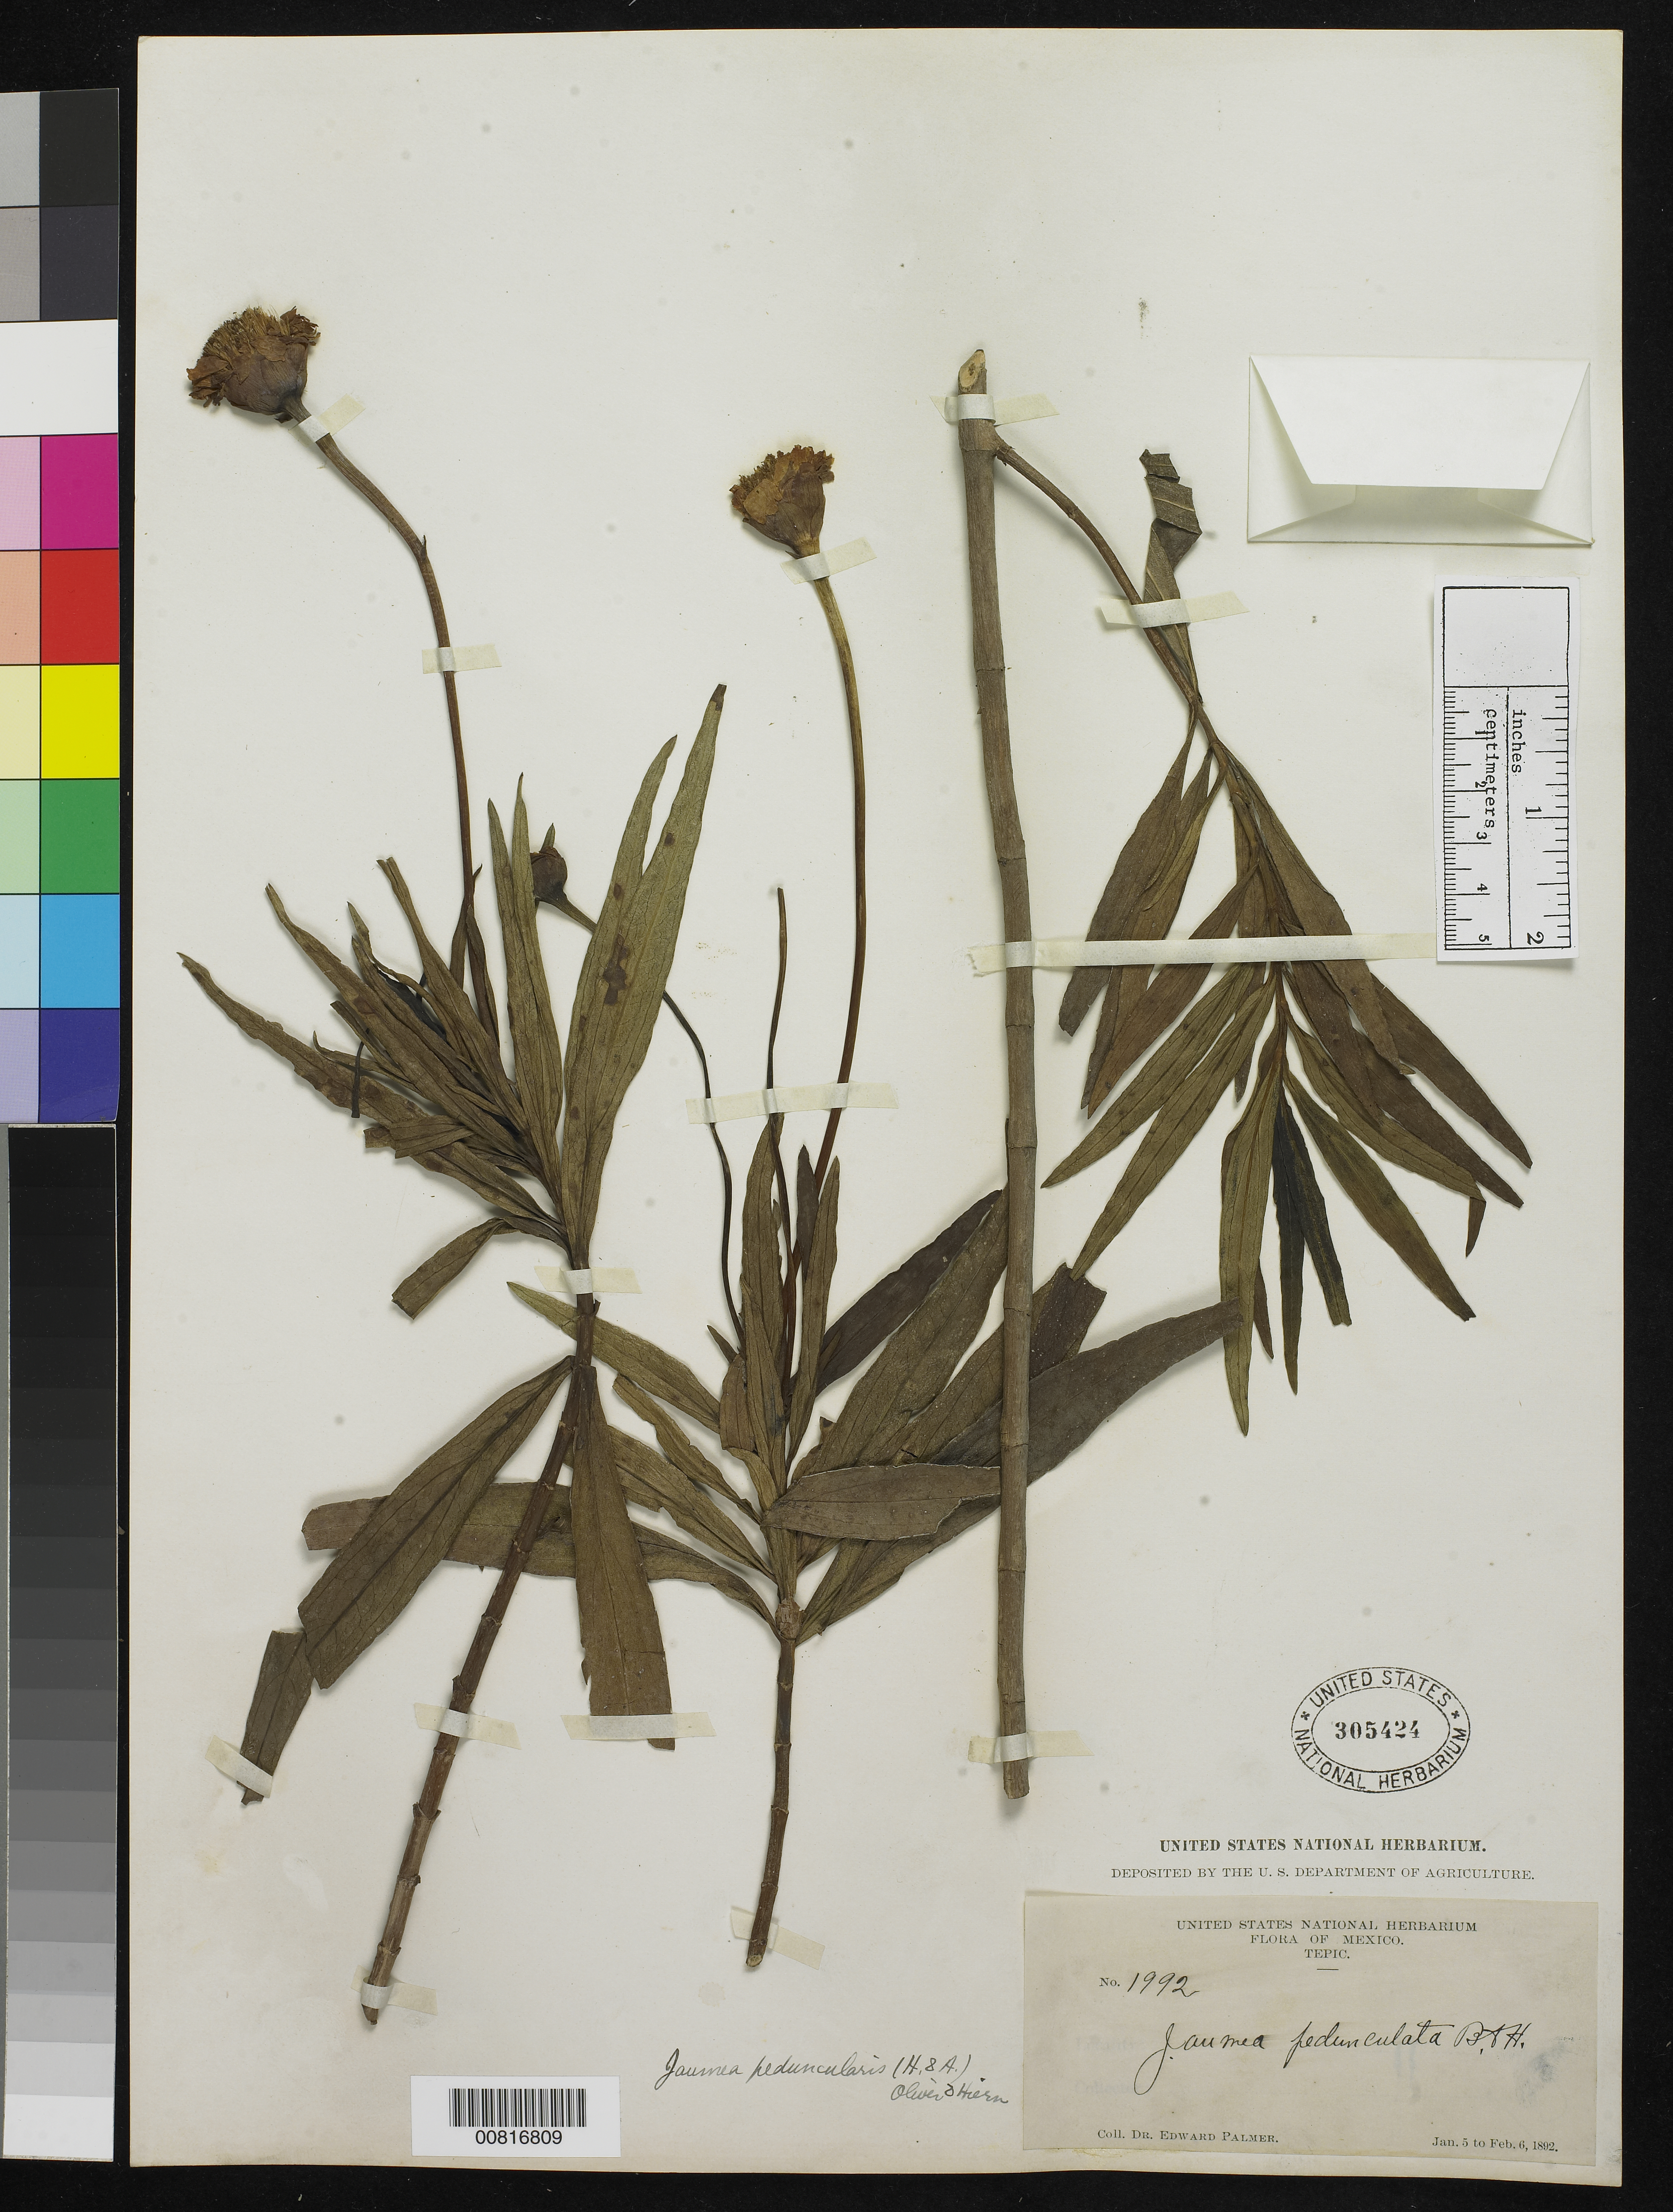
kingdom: Plantae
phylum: Tracheophyta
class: Magnoliopsida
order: Asterales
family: Asteraceae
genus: Jaumea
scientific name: Jaumea peduncularis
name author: (Hook.) Benth. & Hook. f. ex Oliv.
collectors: E. Palmer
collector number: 1992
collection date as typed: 05 Jan 1892 to 06 Feb 1892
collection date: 1892-01-05/1892-02-06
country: Mexico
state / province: Nayarit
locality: Tepic, Nayarit.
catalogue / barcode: US 305424